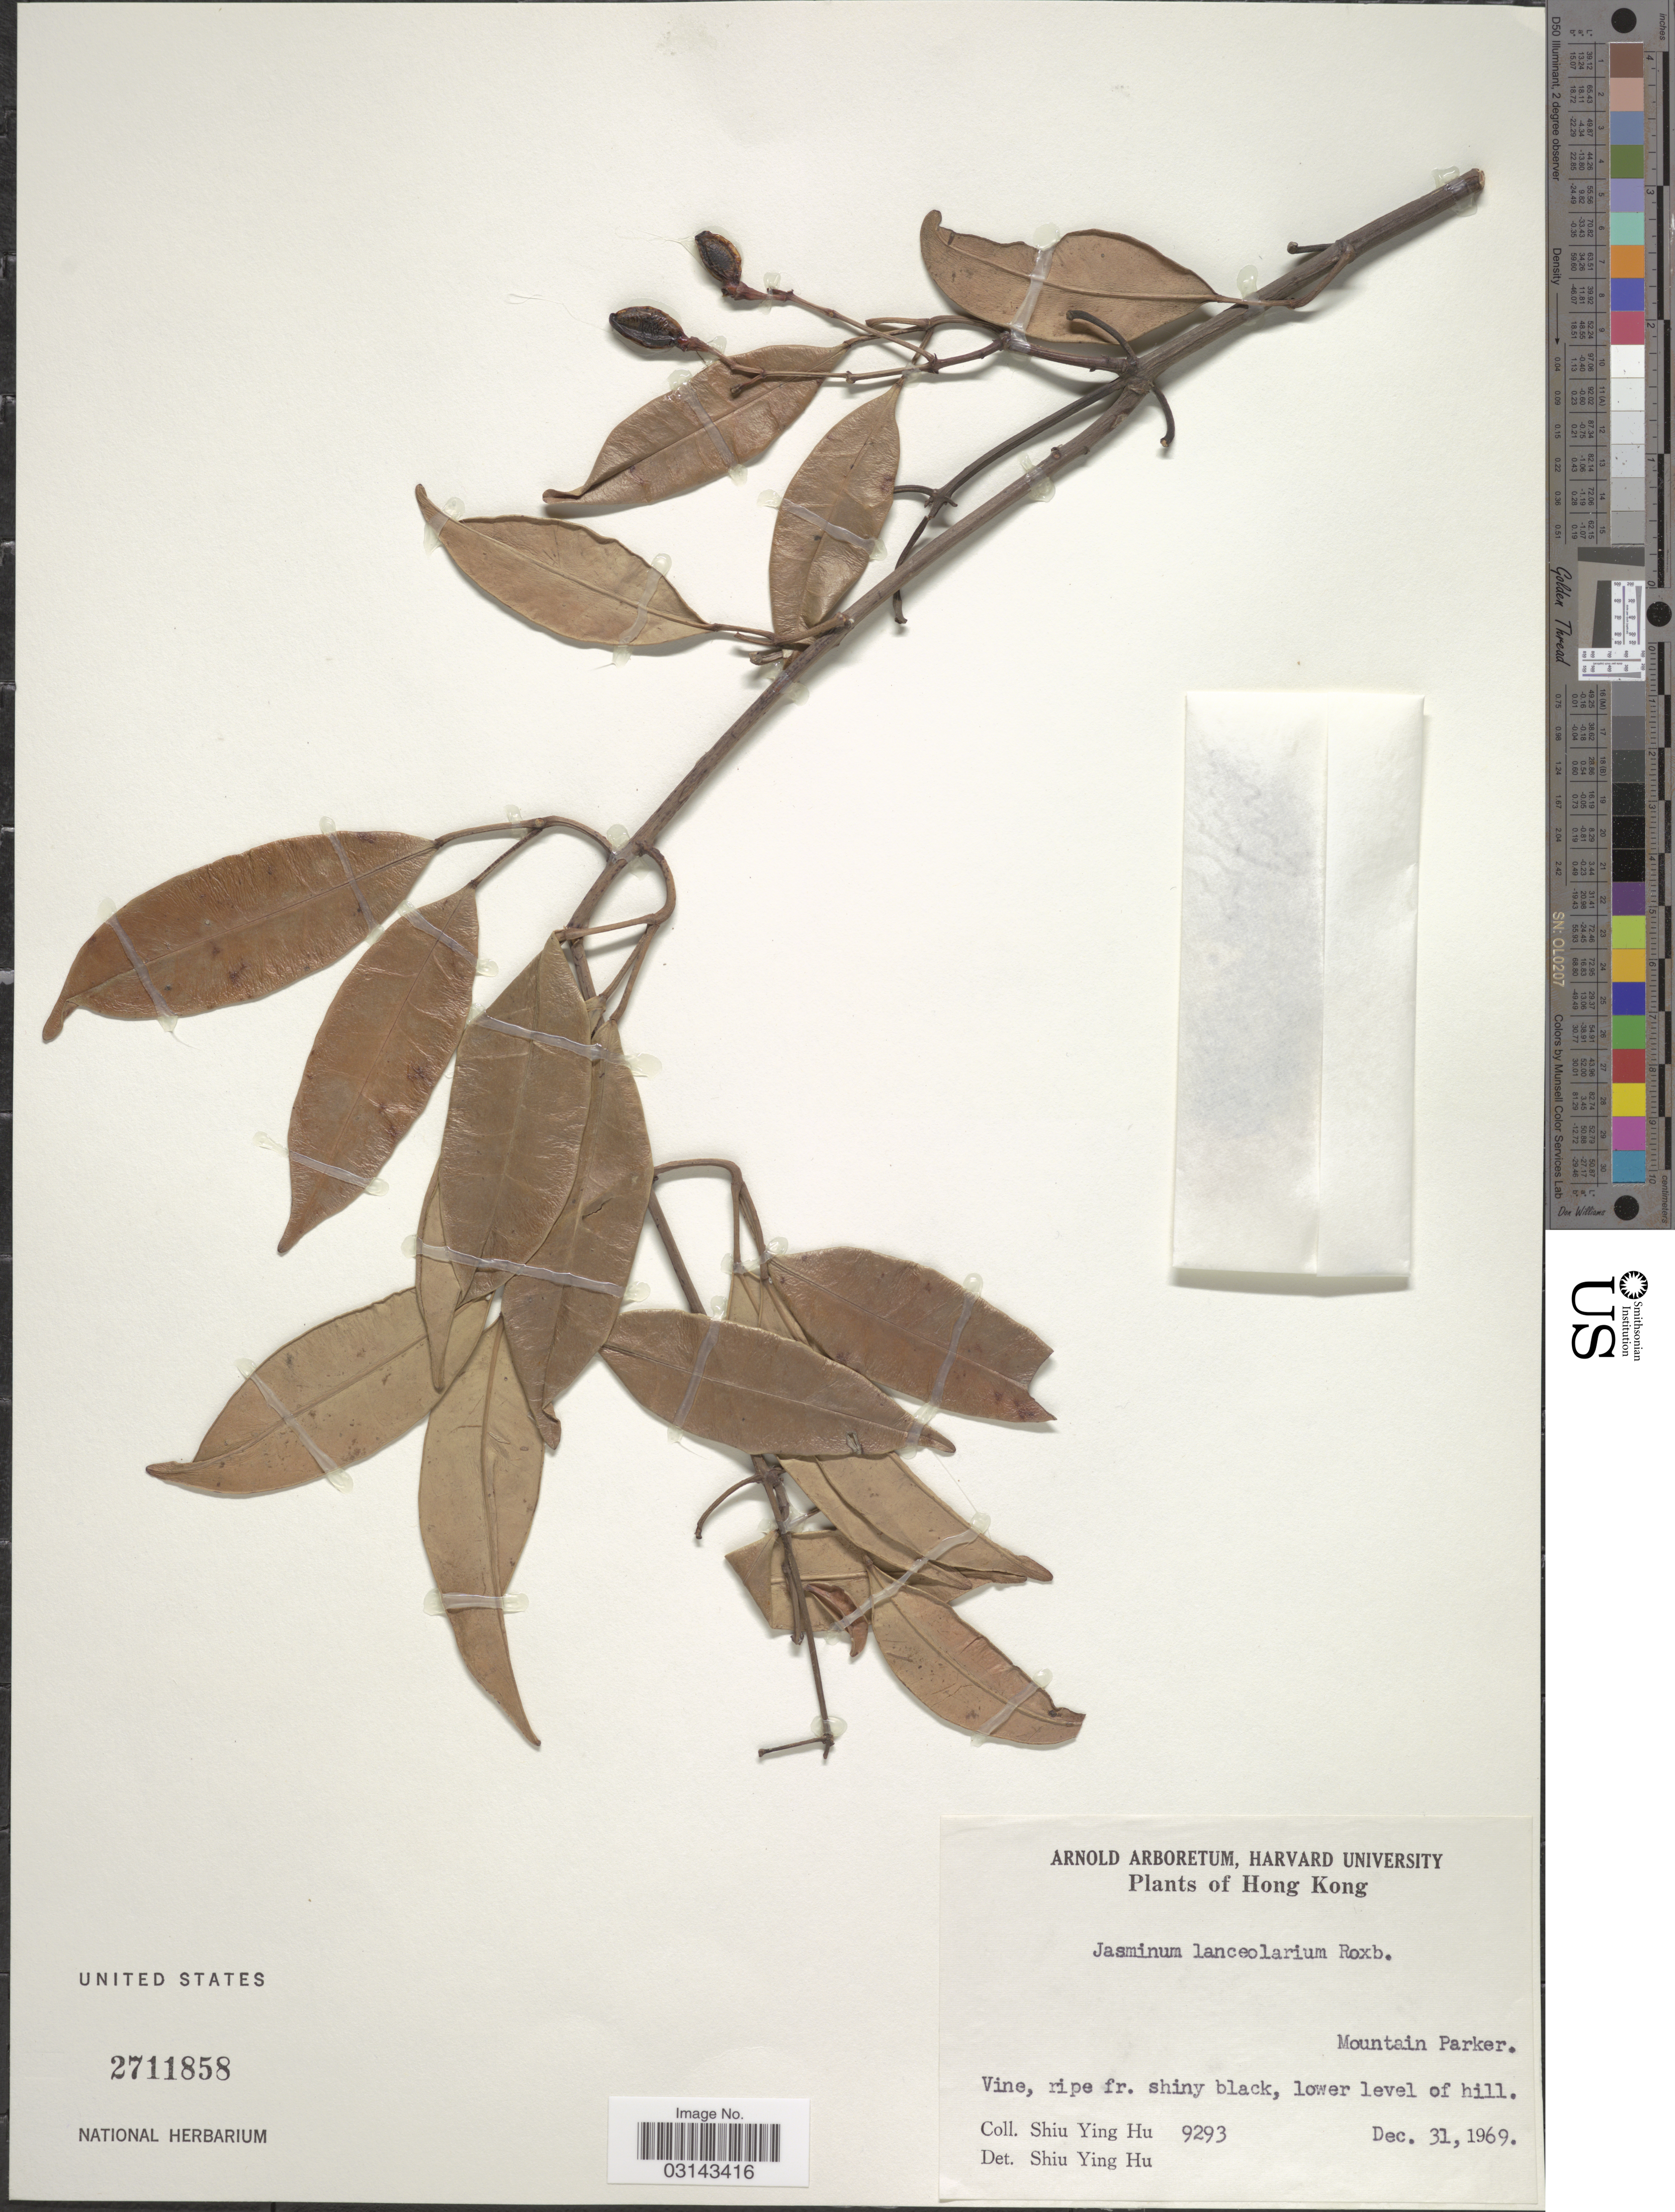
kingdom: Plantae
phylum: Tracheophyta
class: Magnoliopsida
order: Lamiales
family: Oleaceae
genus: Jasminum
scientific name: Jasminum lanceolarium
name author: Roxb.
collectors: S. Y. Hu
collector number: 9293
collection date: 1969-12-31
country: China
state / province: Hong Kong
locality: Mountain Parker.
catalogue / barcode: US 2711858